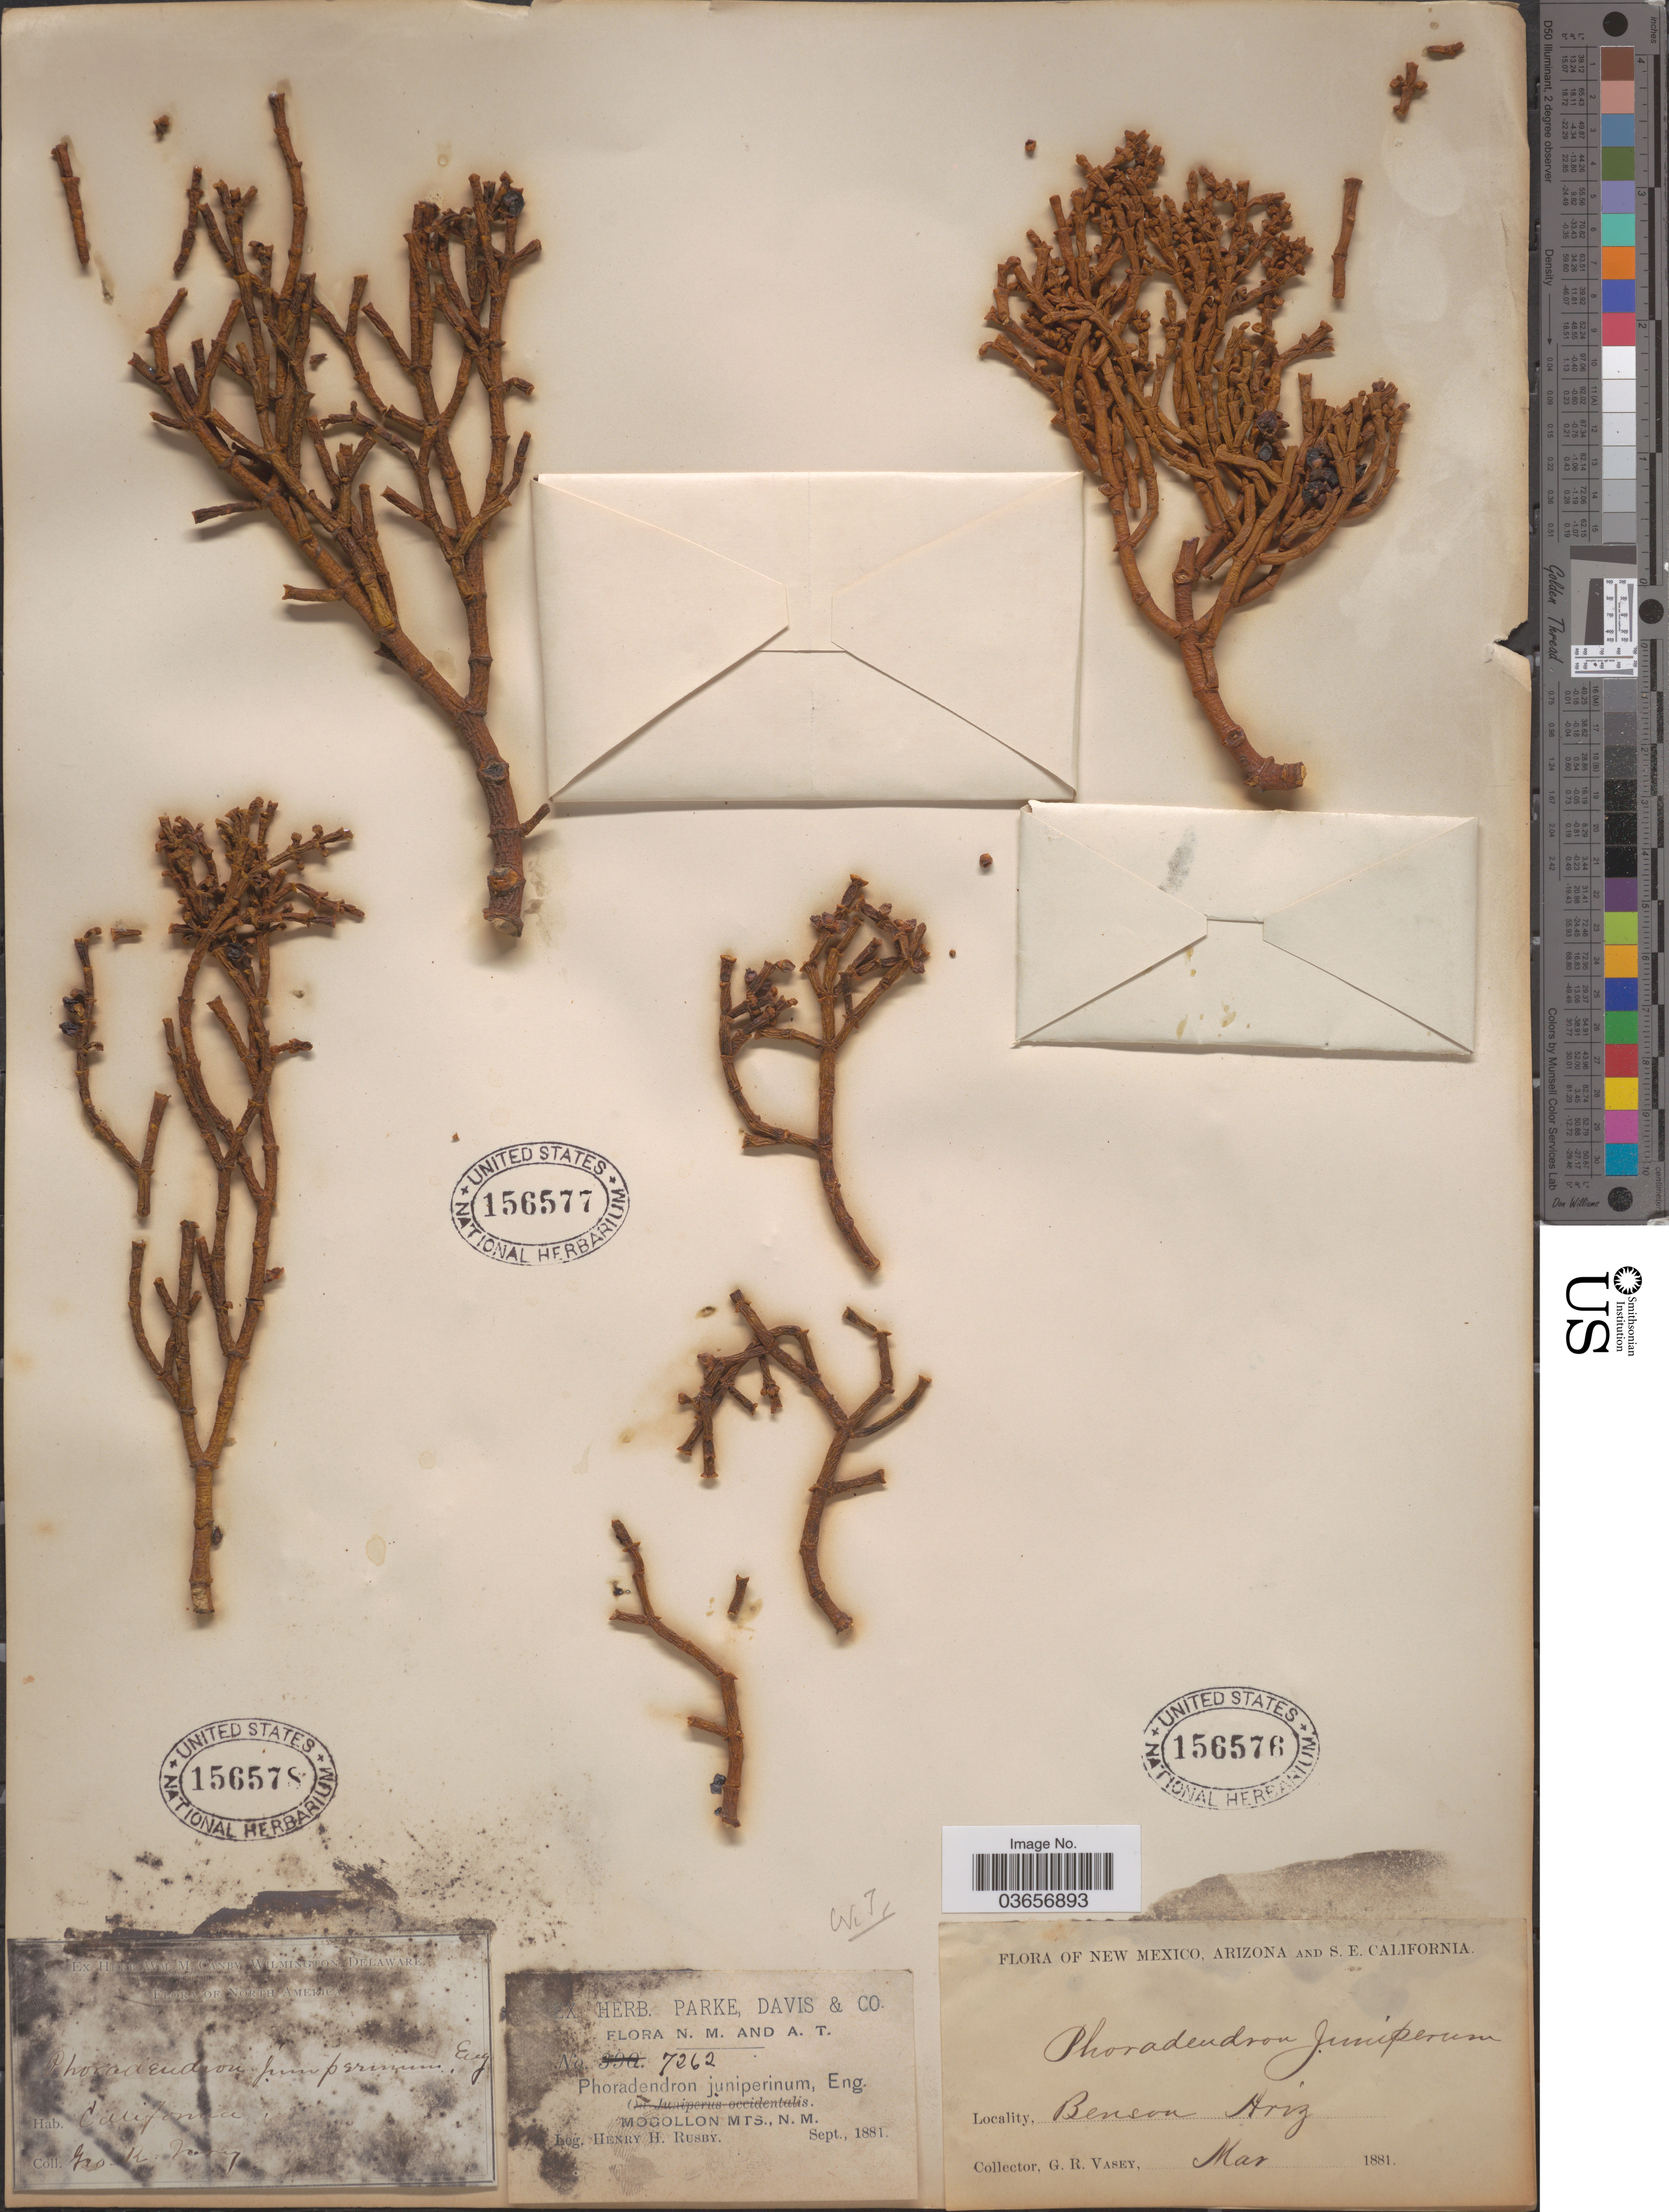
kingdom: Plantae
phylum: Tracheophyta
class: Magnoliopsida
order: Santalales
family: Viscaceae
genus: Phoradendron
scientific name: Phoradendron juniperinum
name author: Engelm. ex A. Gray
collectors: G. R. Vasey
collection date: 1881-03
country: United States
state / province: Arizona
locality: Benson.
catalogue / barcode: US 156576